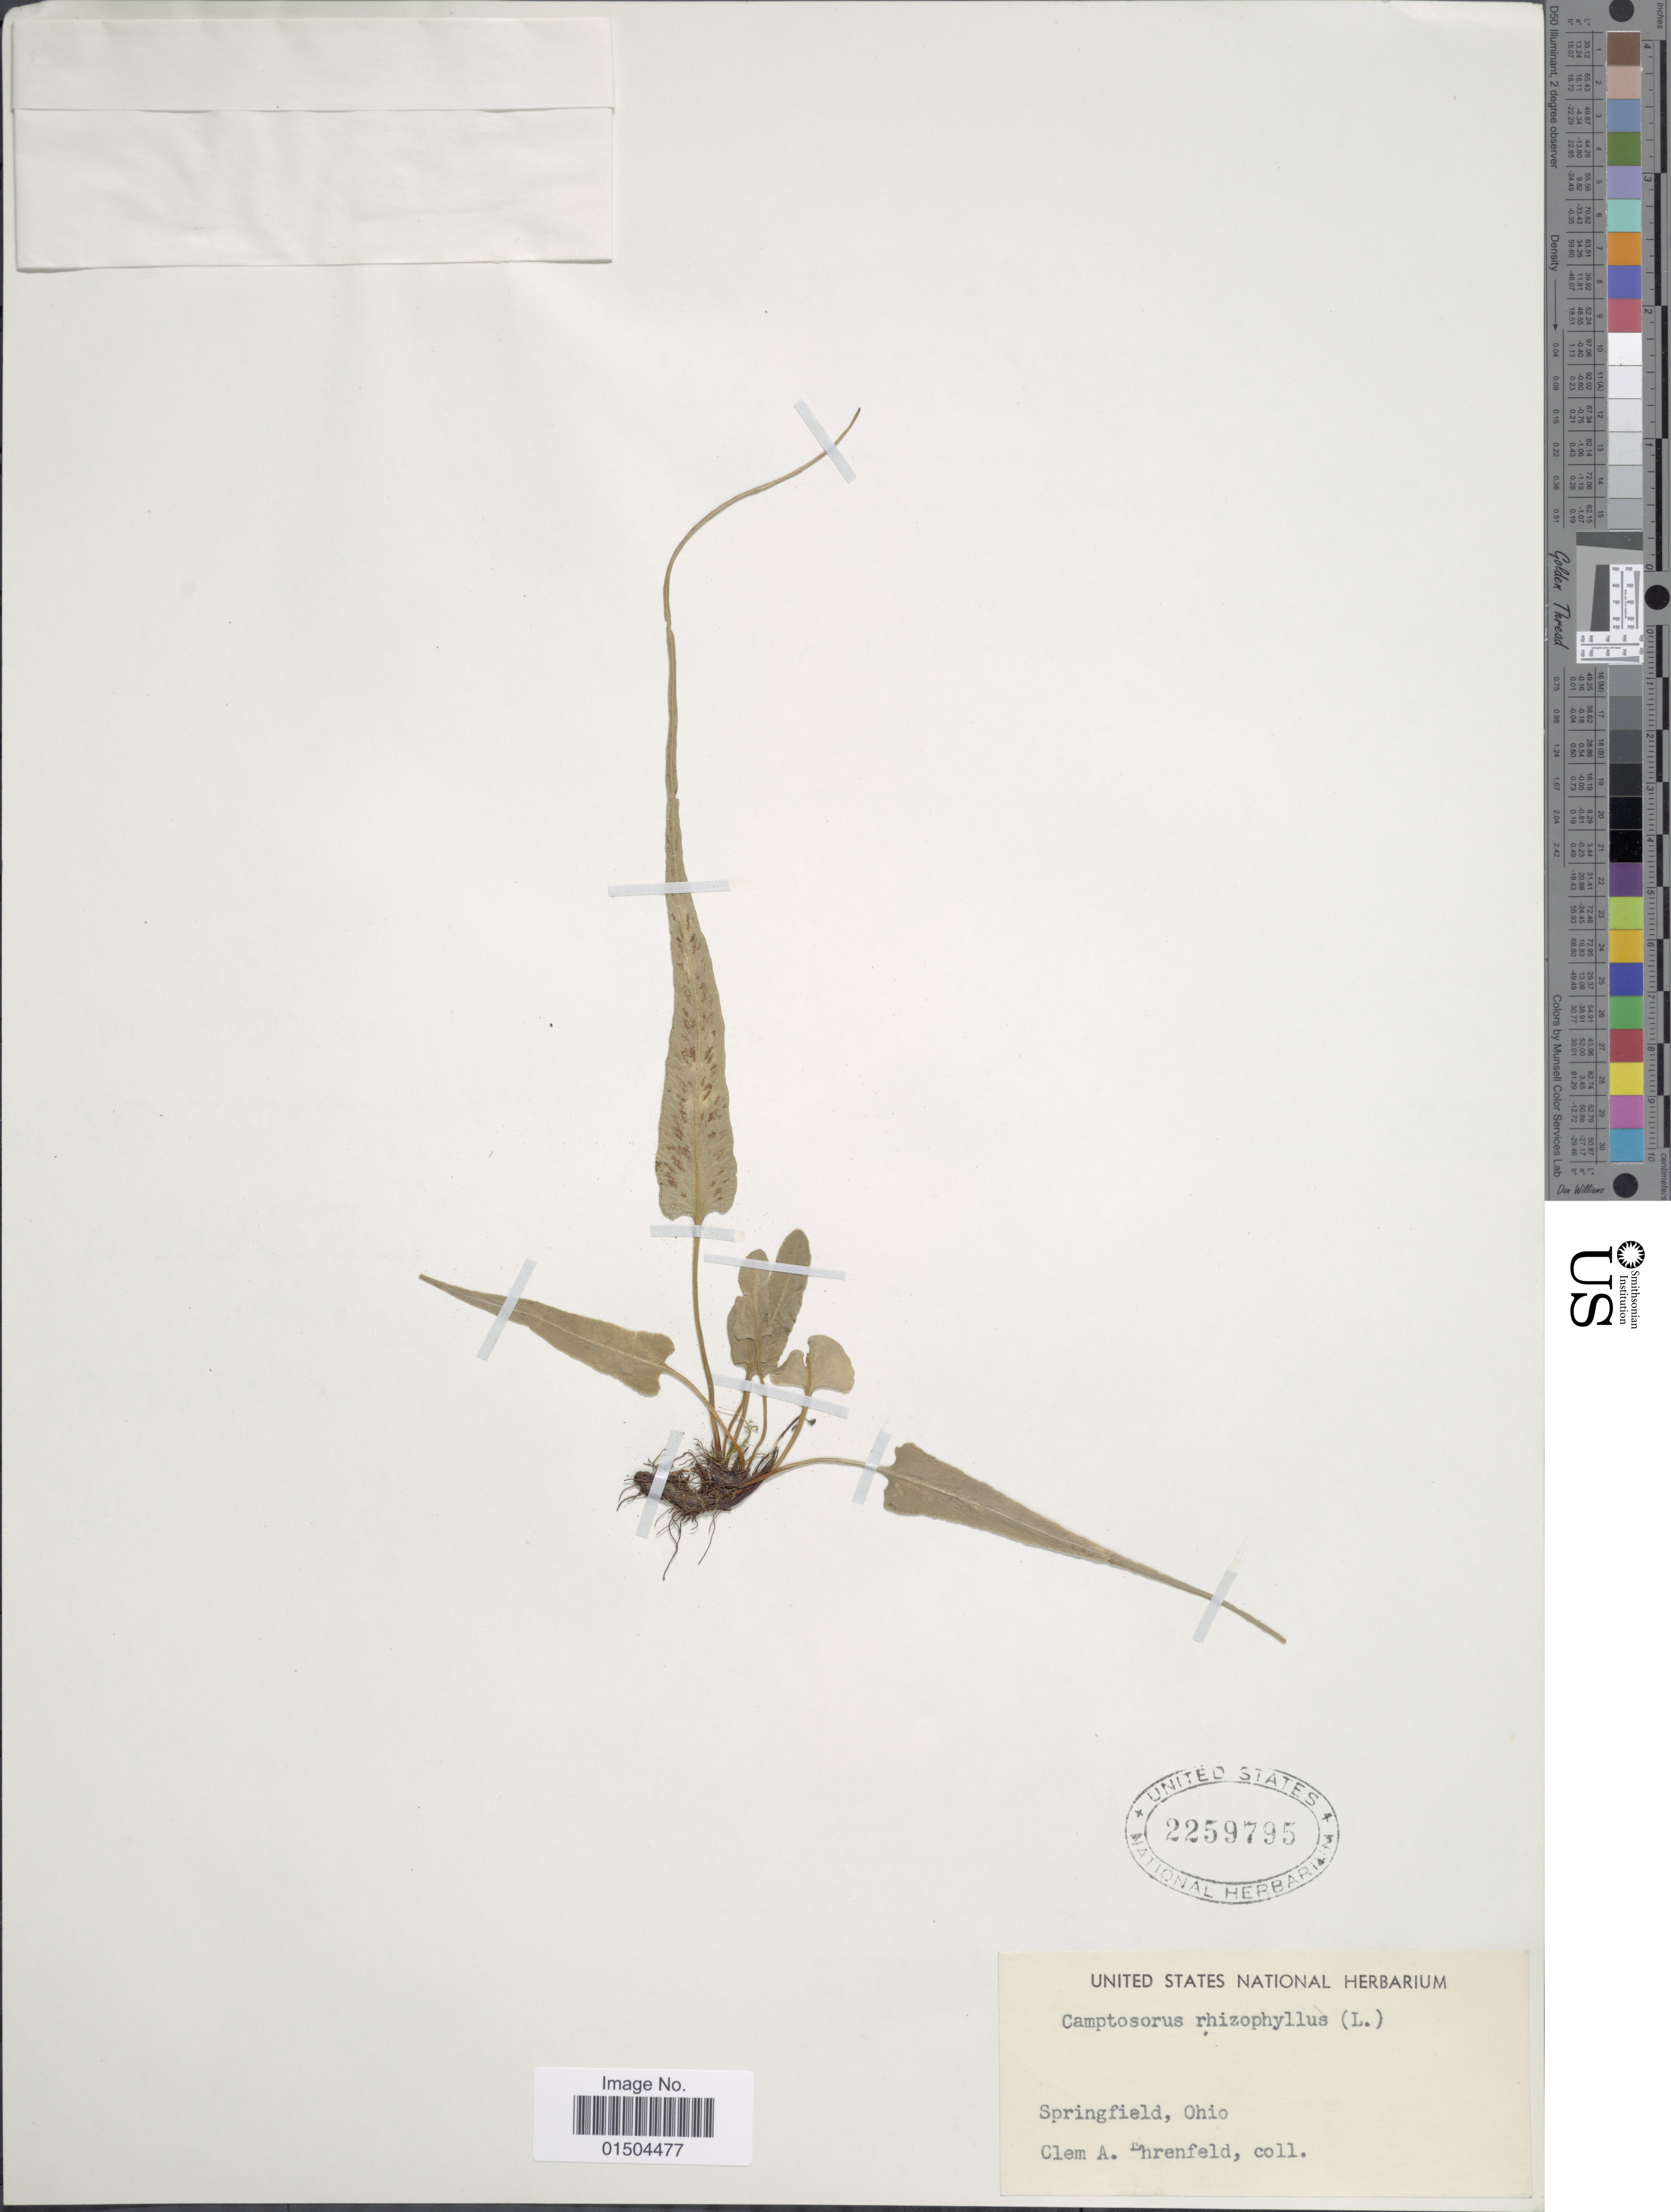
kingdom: Plantae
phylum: Tracheophyta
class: Polypodiopsida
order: Polypodiales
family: Aspleniaceae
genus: Asplenium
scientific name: Asplenium rhizophyllum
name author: L.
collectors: C. Ehrenfeld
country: United States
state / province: Ohio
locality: Springfield.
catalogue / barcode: US 2259795